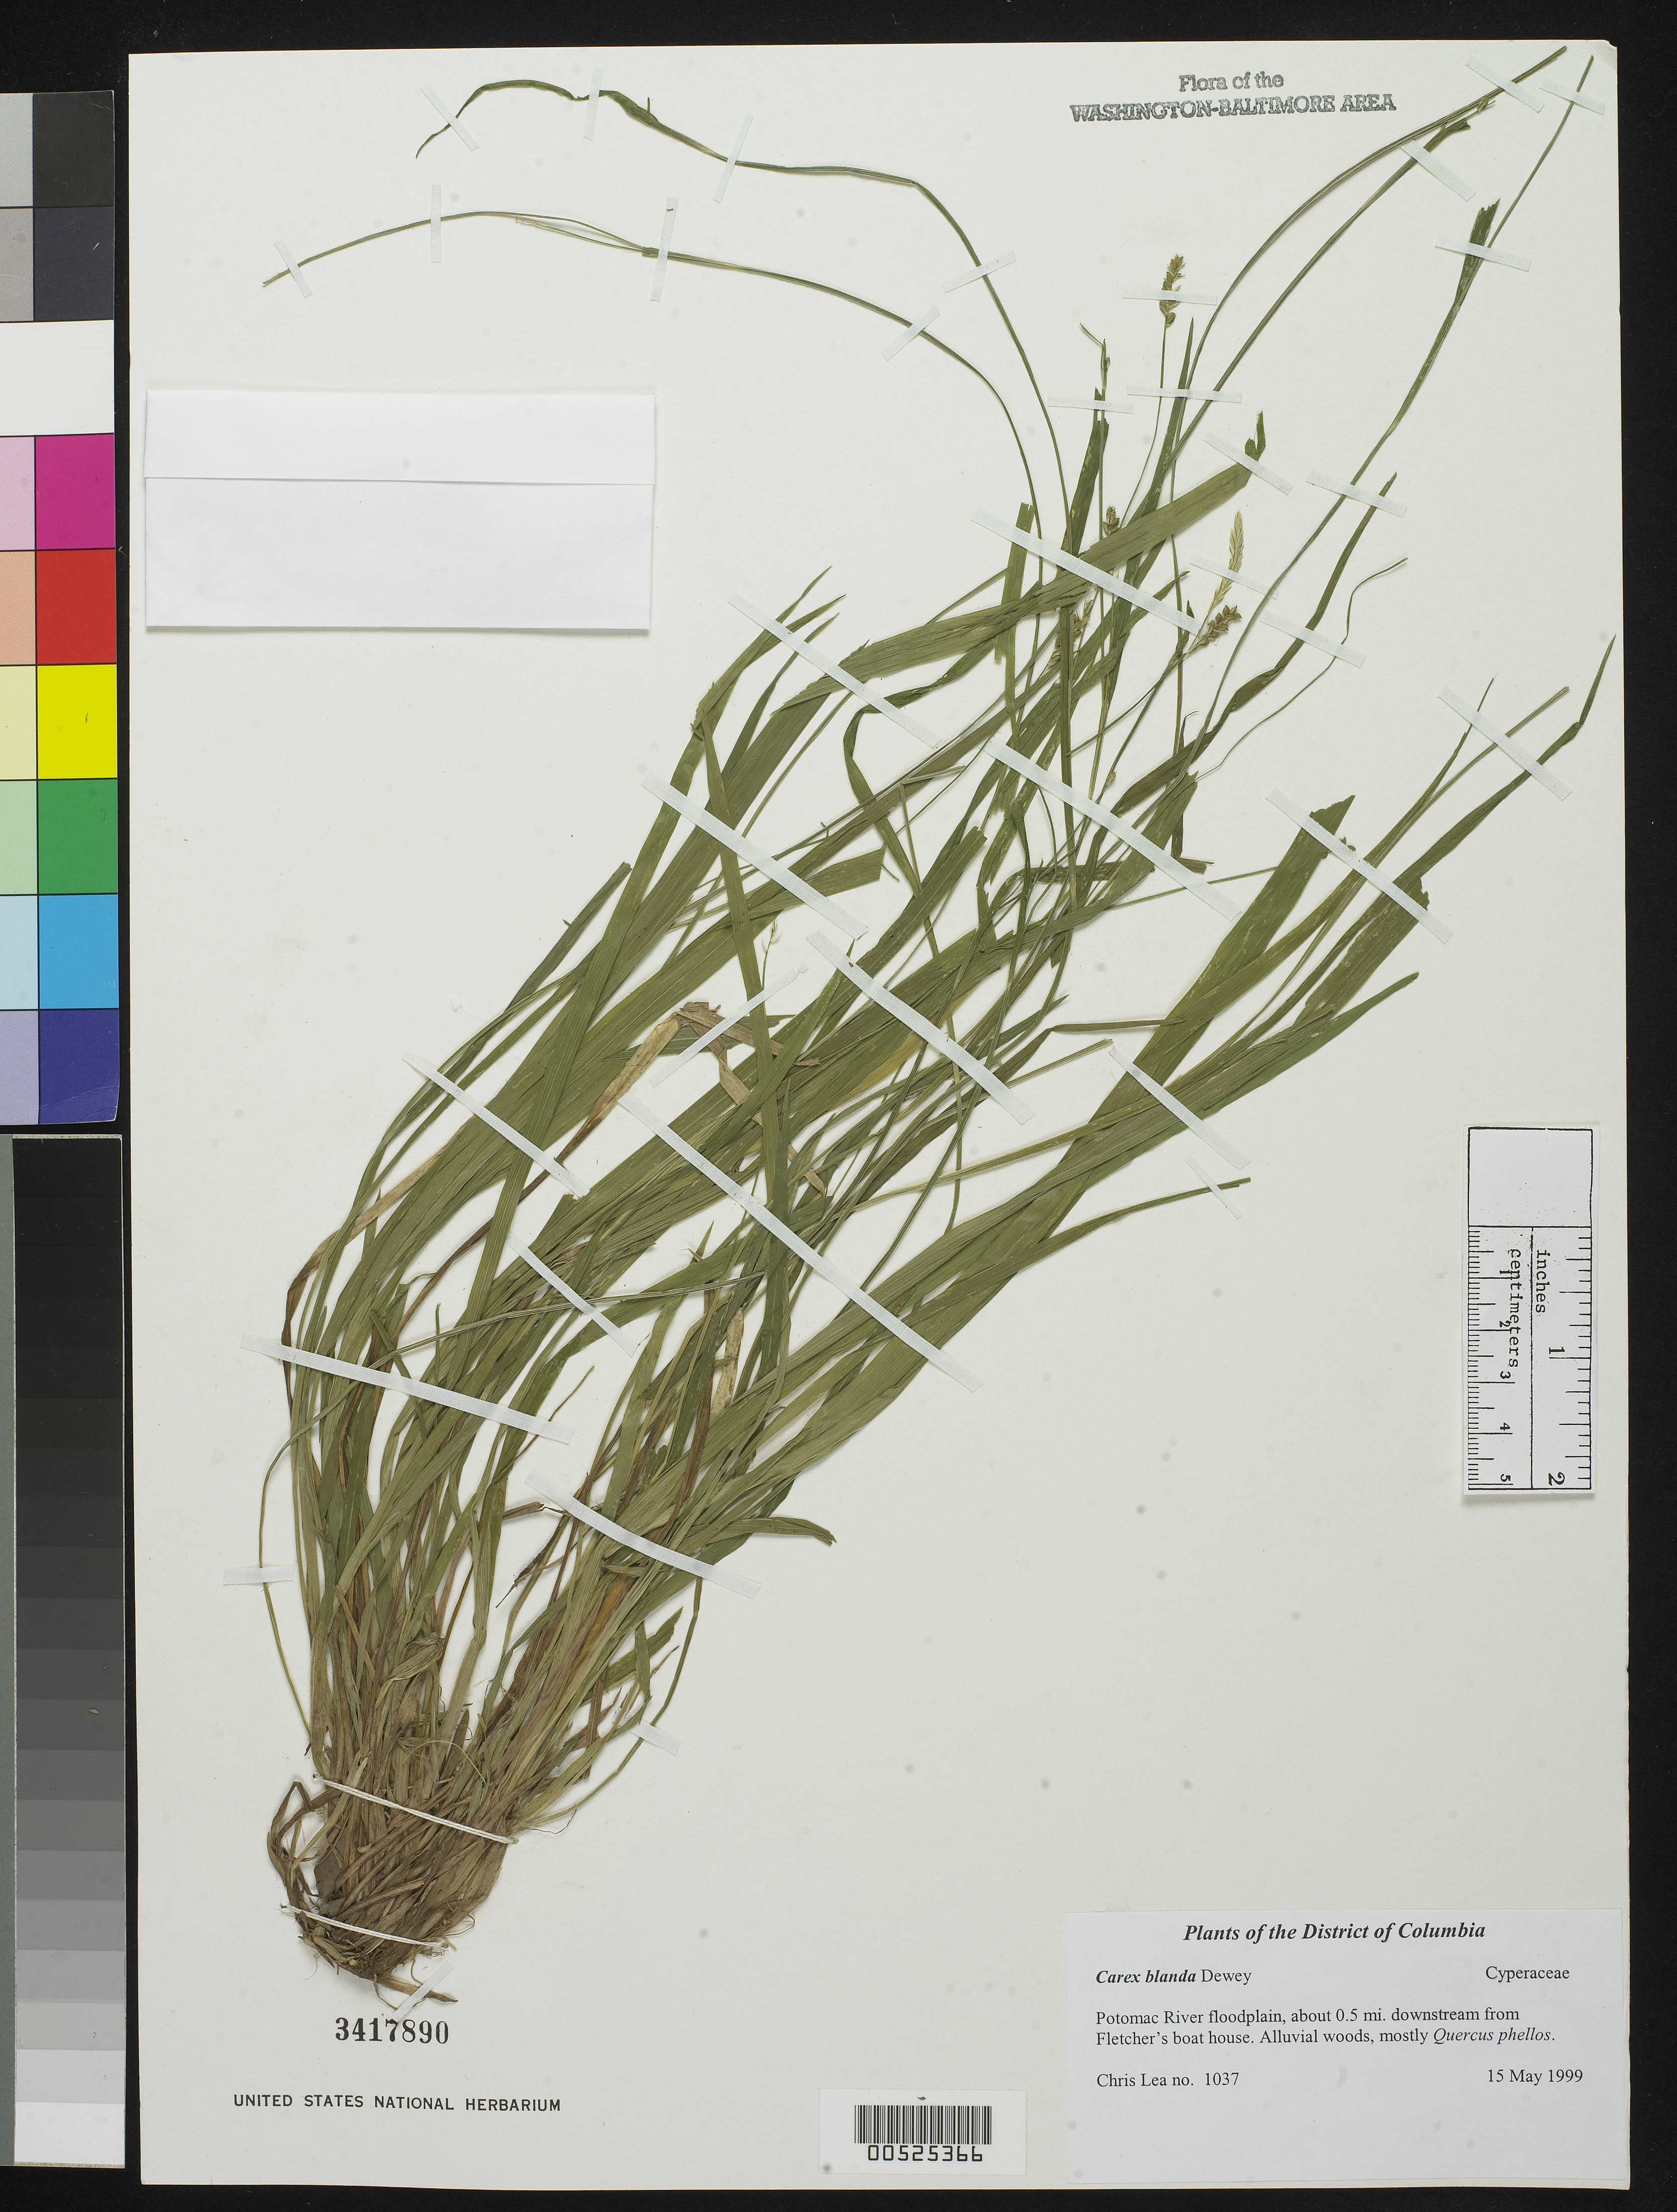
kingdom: Plantae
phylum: Tracheophyta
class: Liliopsida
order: Poales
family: Cyperaceae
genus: Carex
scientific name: Carex blanda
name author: Dewey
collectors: C. Lea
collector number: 1037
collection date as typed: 15 May 1999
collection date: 1999-05-15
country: United States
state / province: Maryland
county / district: Montgomery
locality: Potomac River floodplain, about 0.5 mi. downstream from Fletcher's boat house.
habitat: Alluvial woods, mostly Quercus phellos.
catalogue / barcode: US 3417890